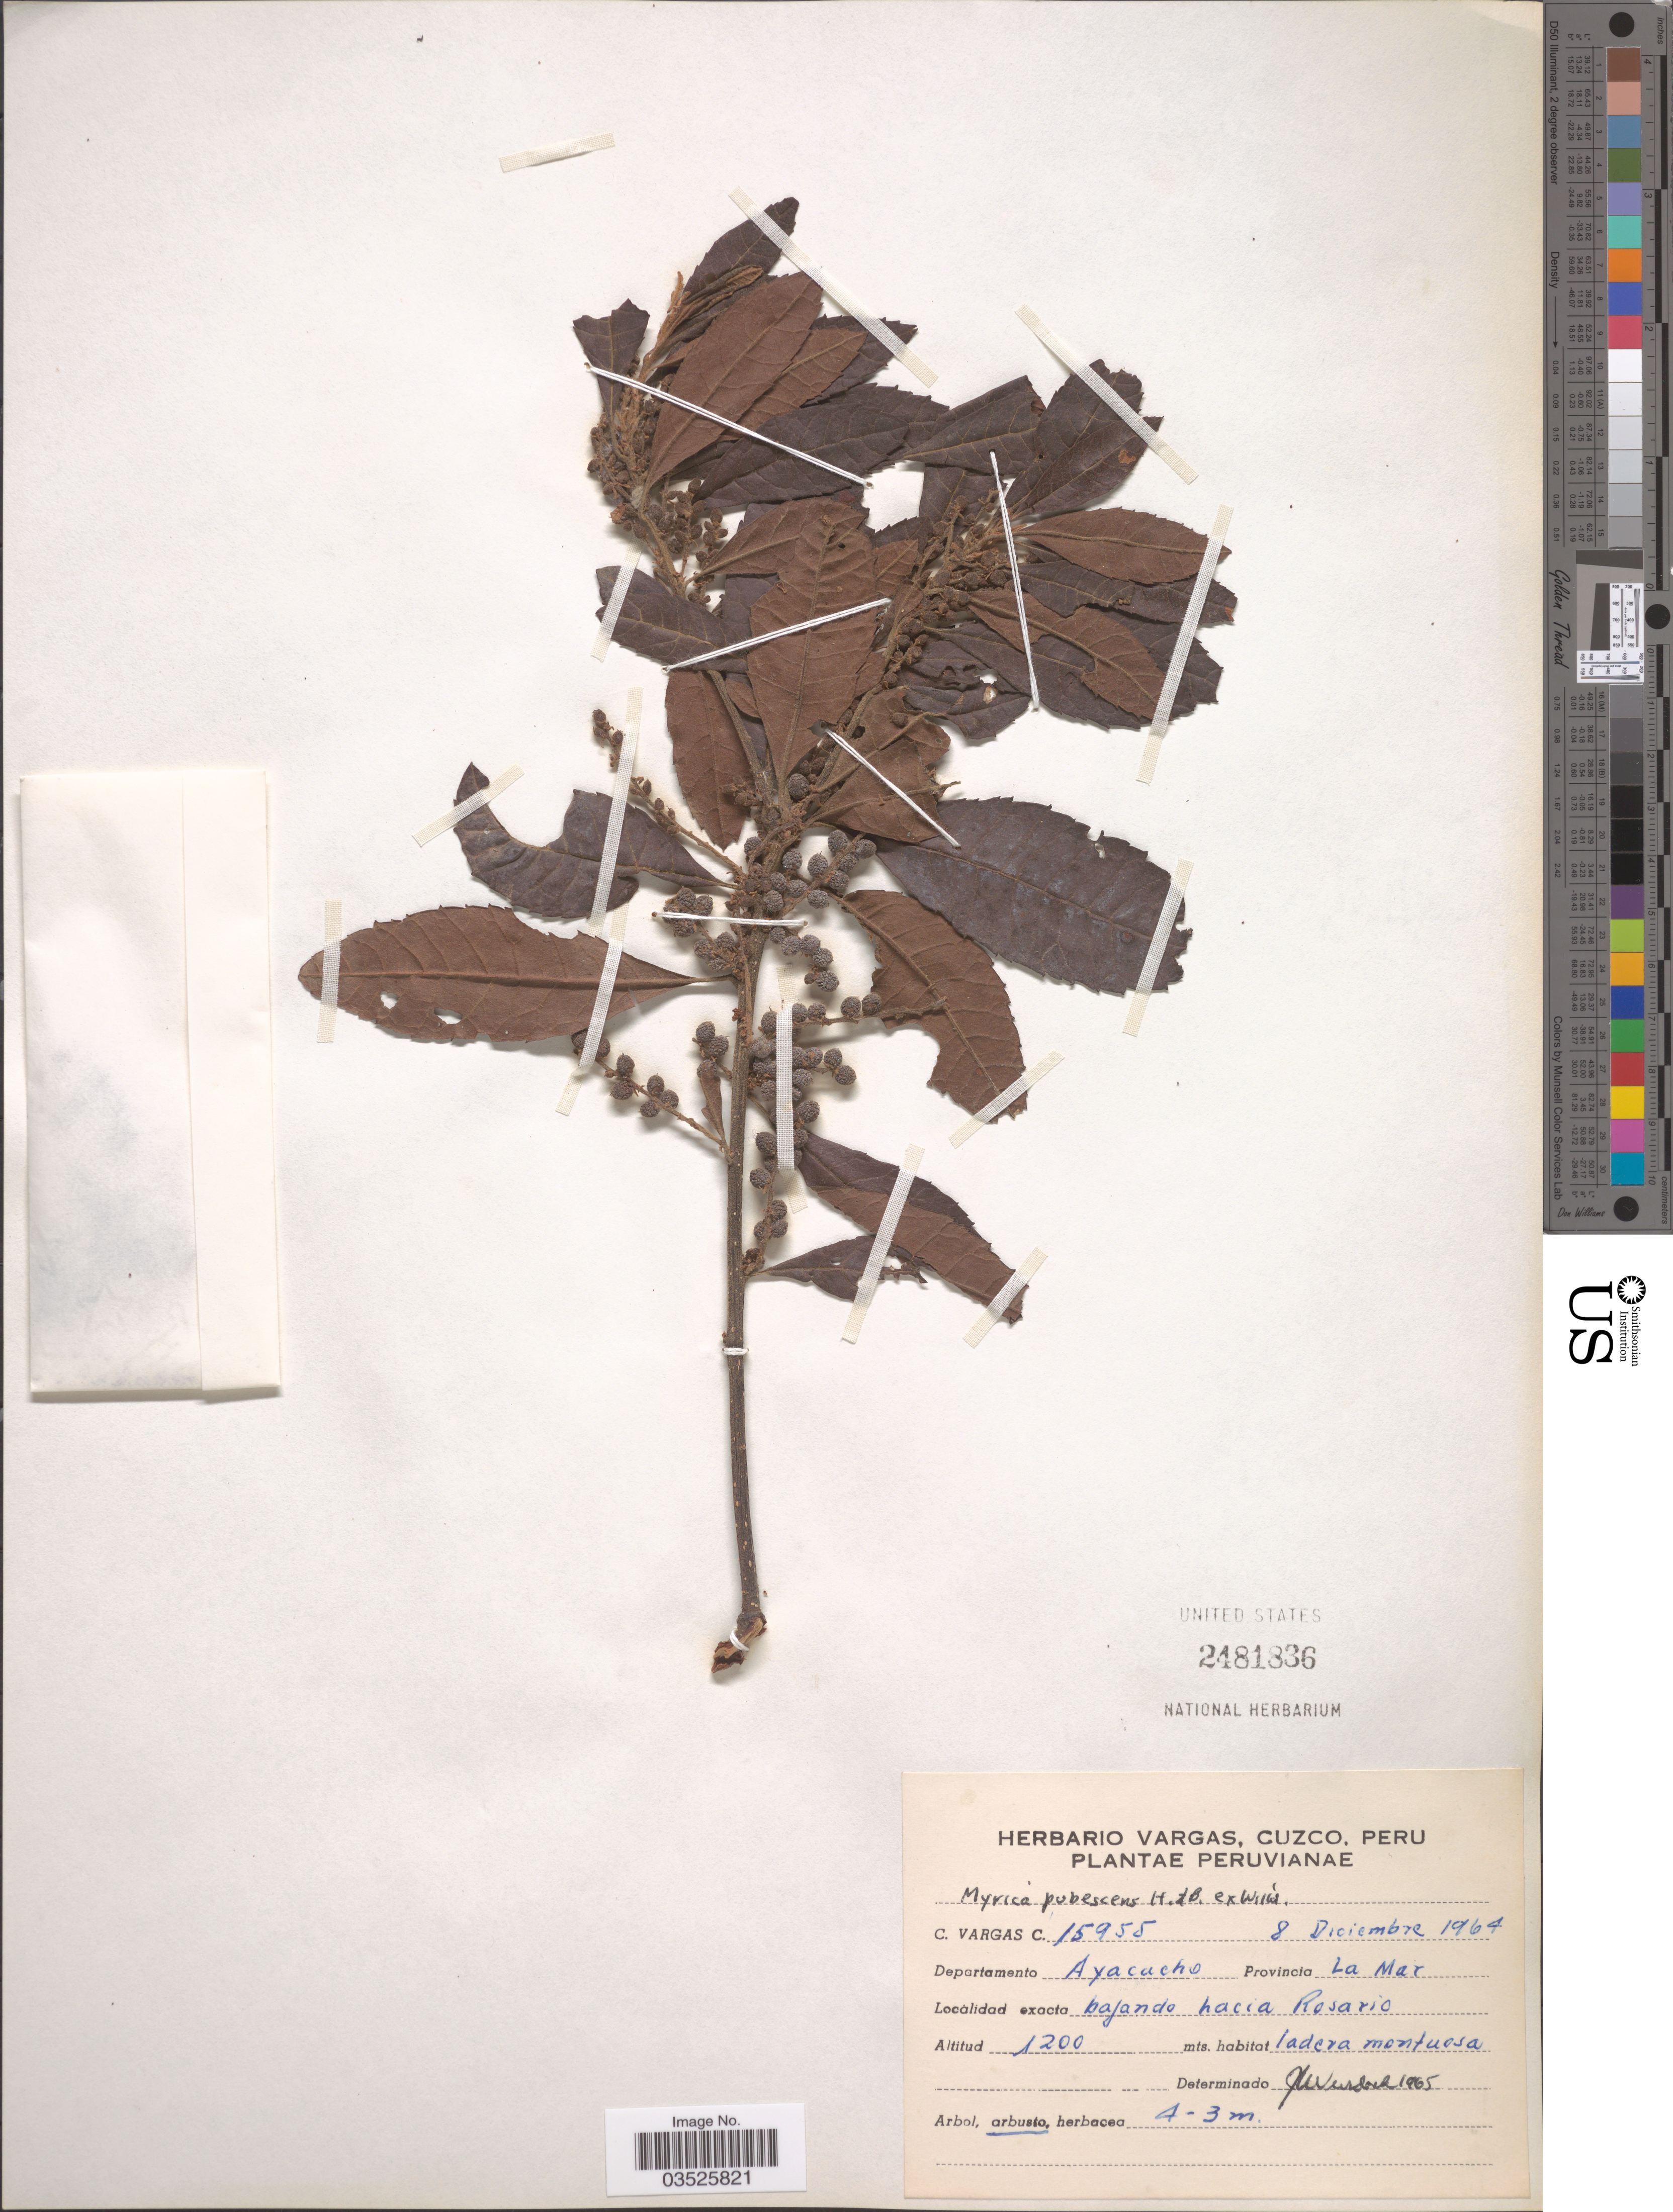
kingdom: Plantae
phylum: Tracheophyta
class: Magnoliopsida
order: Fagales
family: Myricaceae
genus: Morella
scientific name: Morella pubescens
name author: (Humb. & Bonpl. ex Willd.) Wilbur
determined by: Strong, M. T., (US), Smithsonian Institution - National Museum of Natural History (UNITED STATES)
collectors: C. Vargas Calderón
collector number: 15955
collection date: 1964-12-08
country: Peru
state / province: Ayacucho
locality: Departamento Ayacucho. Provincia La Mar, bajando hacia Rosario.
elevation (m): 1200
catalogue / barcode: US 2481836